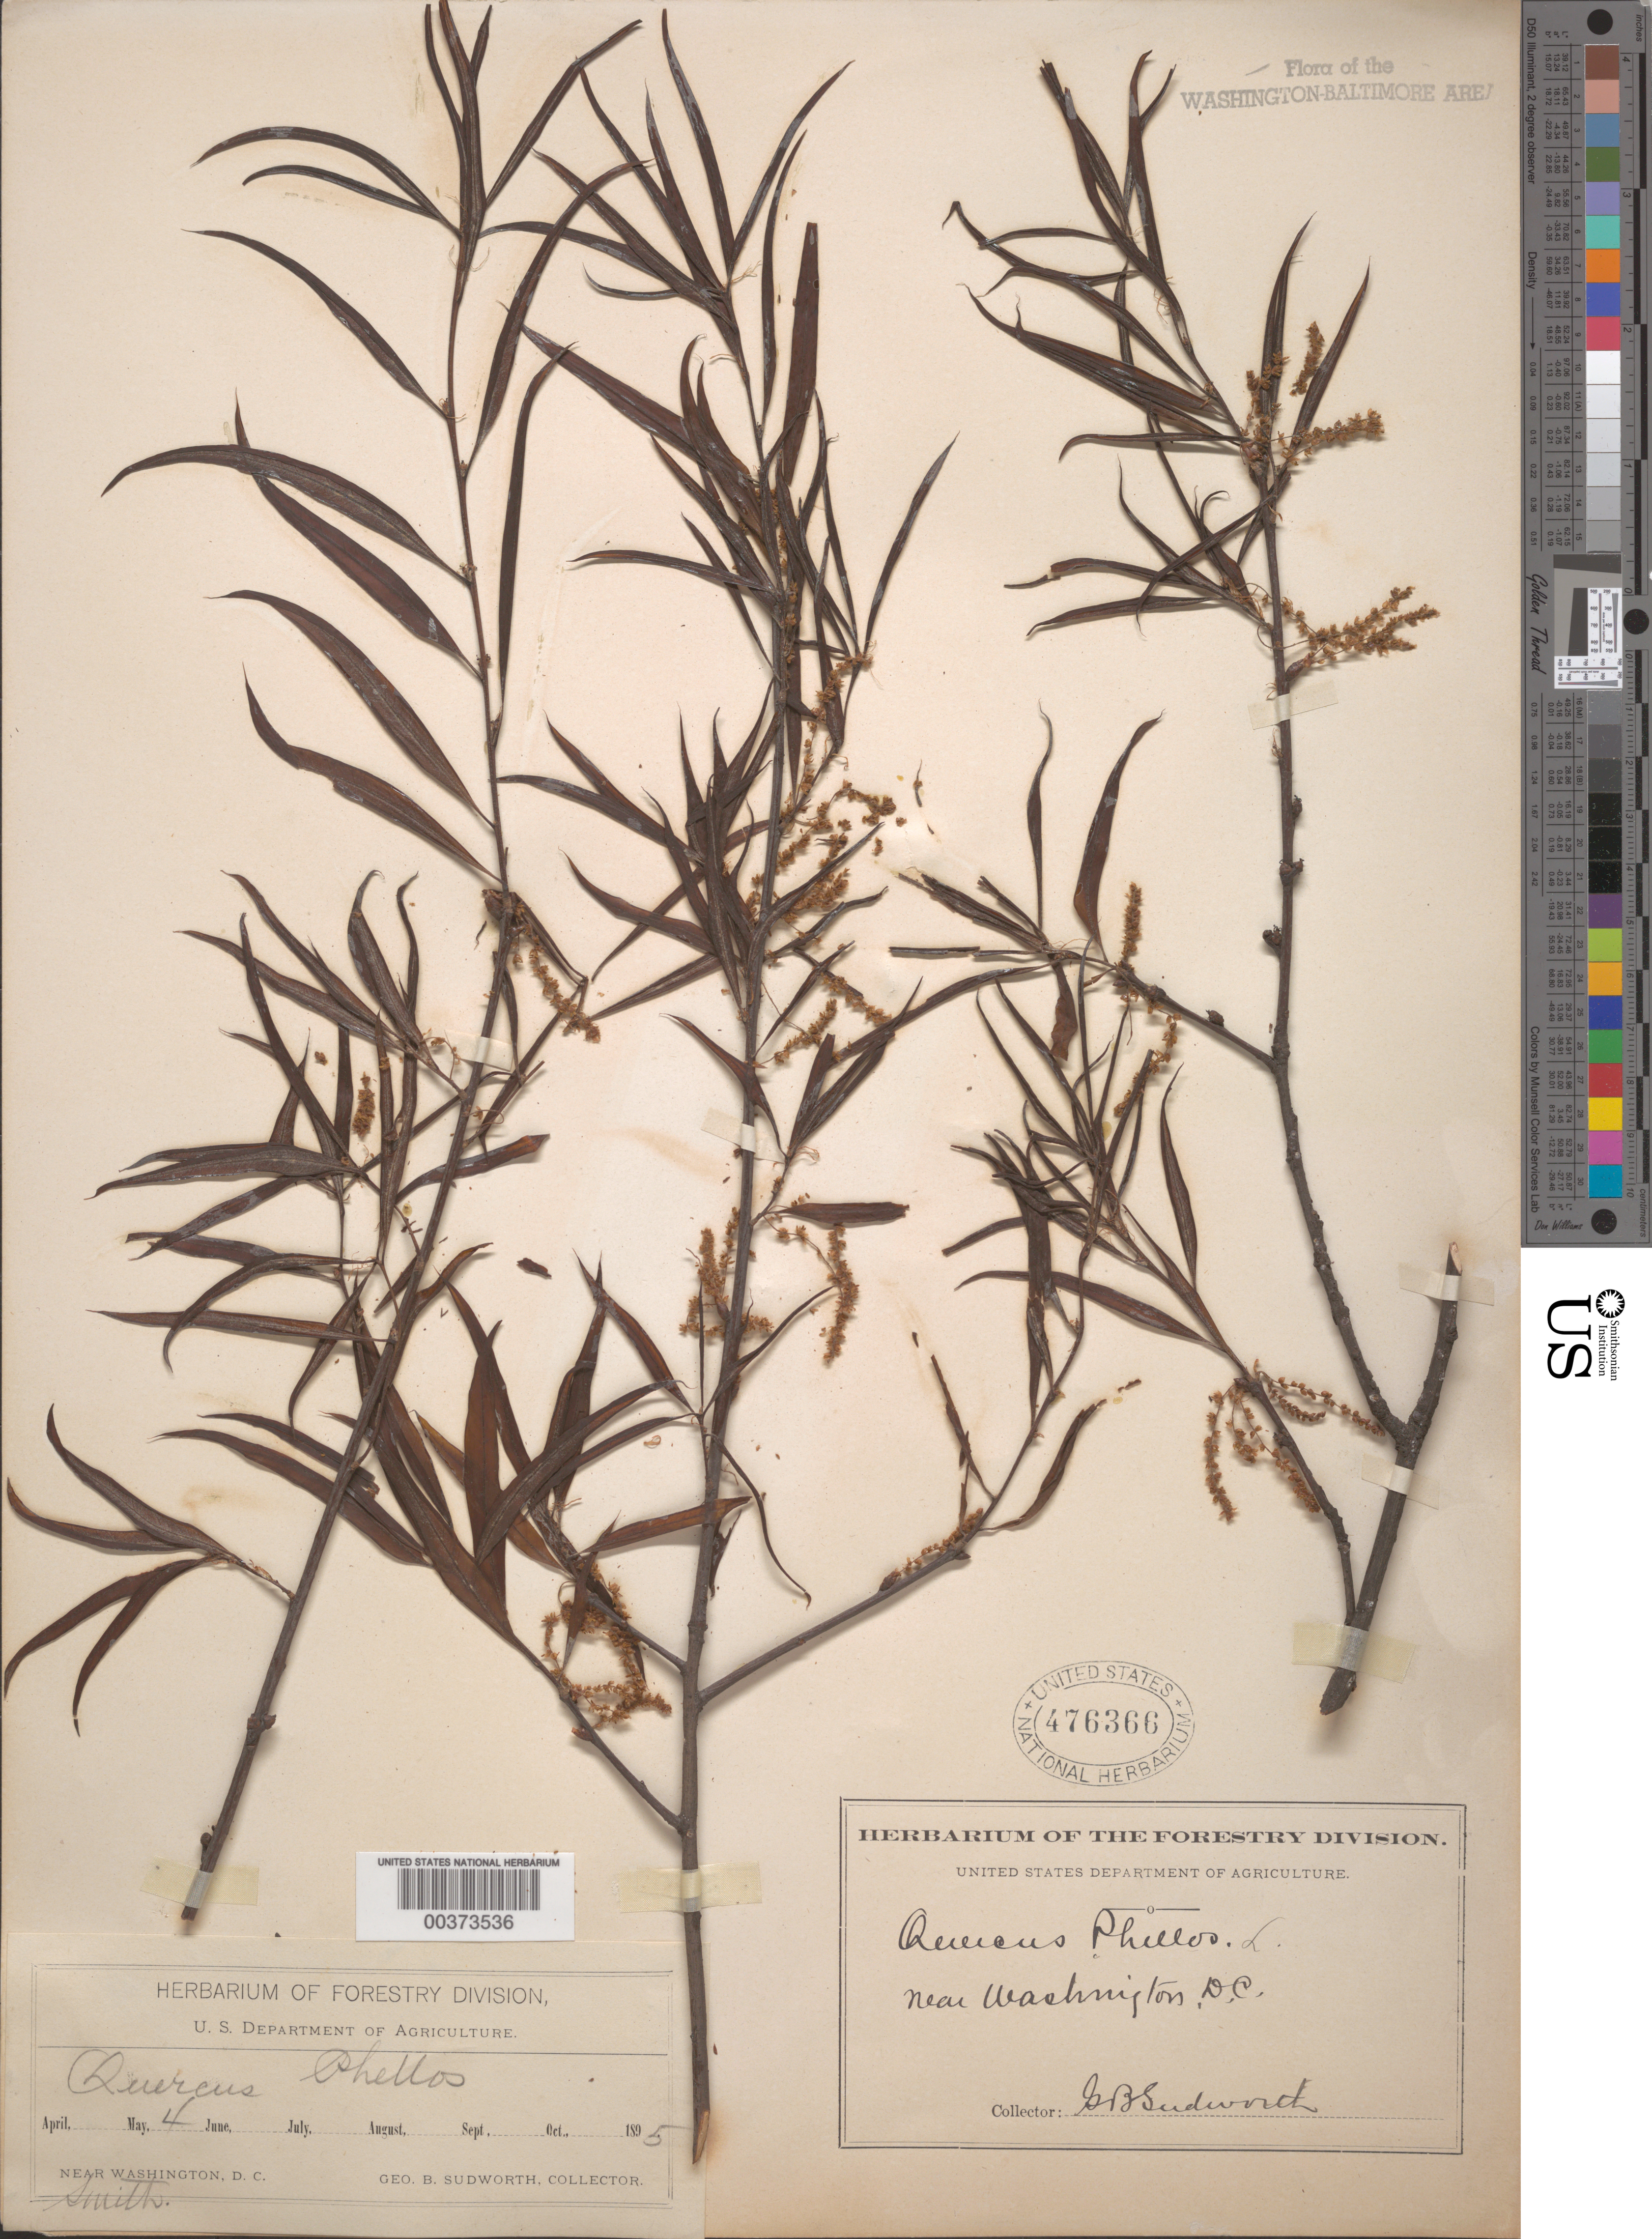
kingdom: Plantae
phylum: Tracheophyta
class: Magnoliopsida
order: Fagales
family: Fagaceae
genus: Quercus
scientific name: Quercus phellos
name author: L.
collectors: G. B. Sudworth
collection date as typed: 04 May 1895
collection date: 1895-05-04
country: United States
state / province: District of Columbia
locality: Washington DC area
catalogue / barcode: US 476366